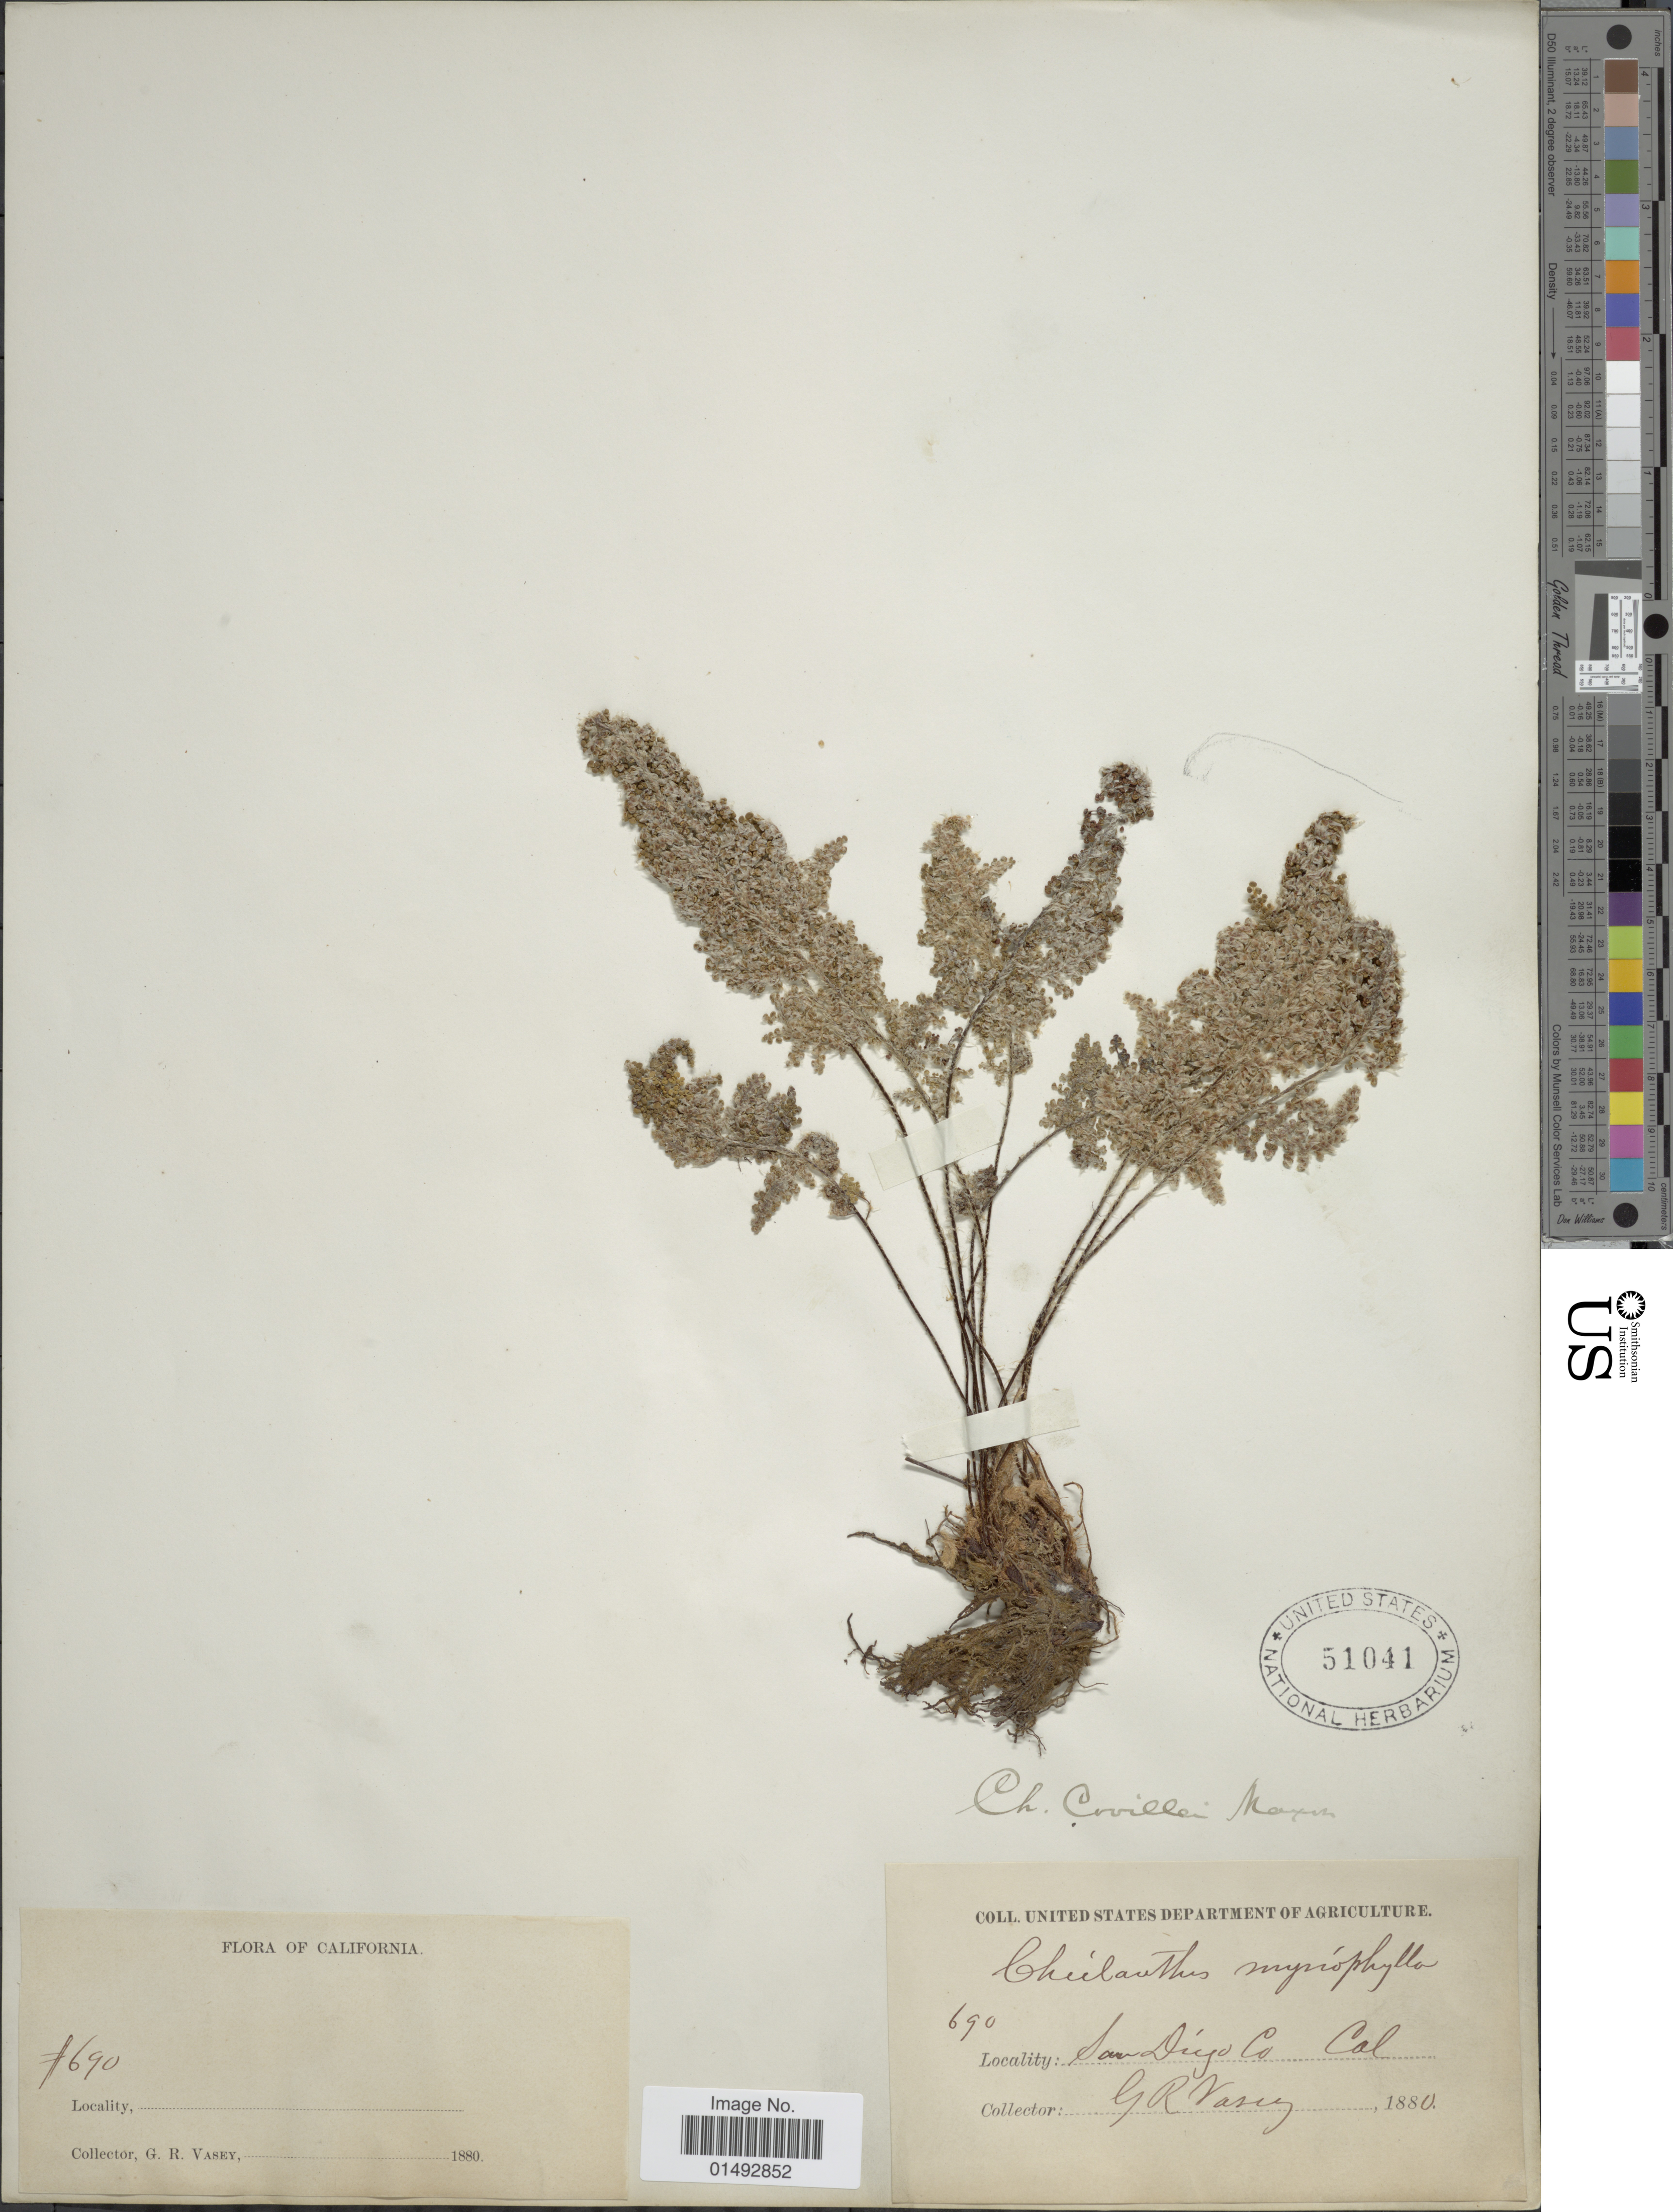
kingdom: Plantae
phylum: Tracheophyta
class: Polypodiopsida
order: Polypodiales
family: Pteridaceae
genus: Myriopteris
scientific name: Myriopteris covillei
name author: (Maxon) Á. Löve & D. Löve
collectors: G. R. Vasey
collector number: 690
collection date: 1880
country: United States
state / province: California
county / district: San Diego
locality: San Diego Co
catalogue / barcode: US 51041